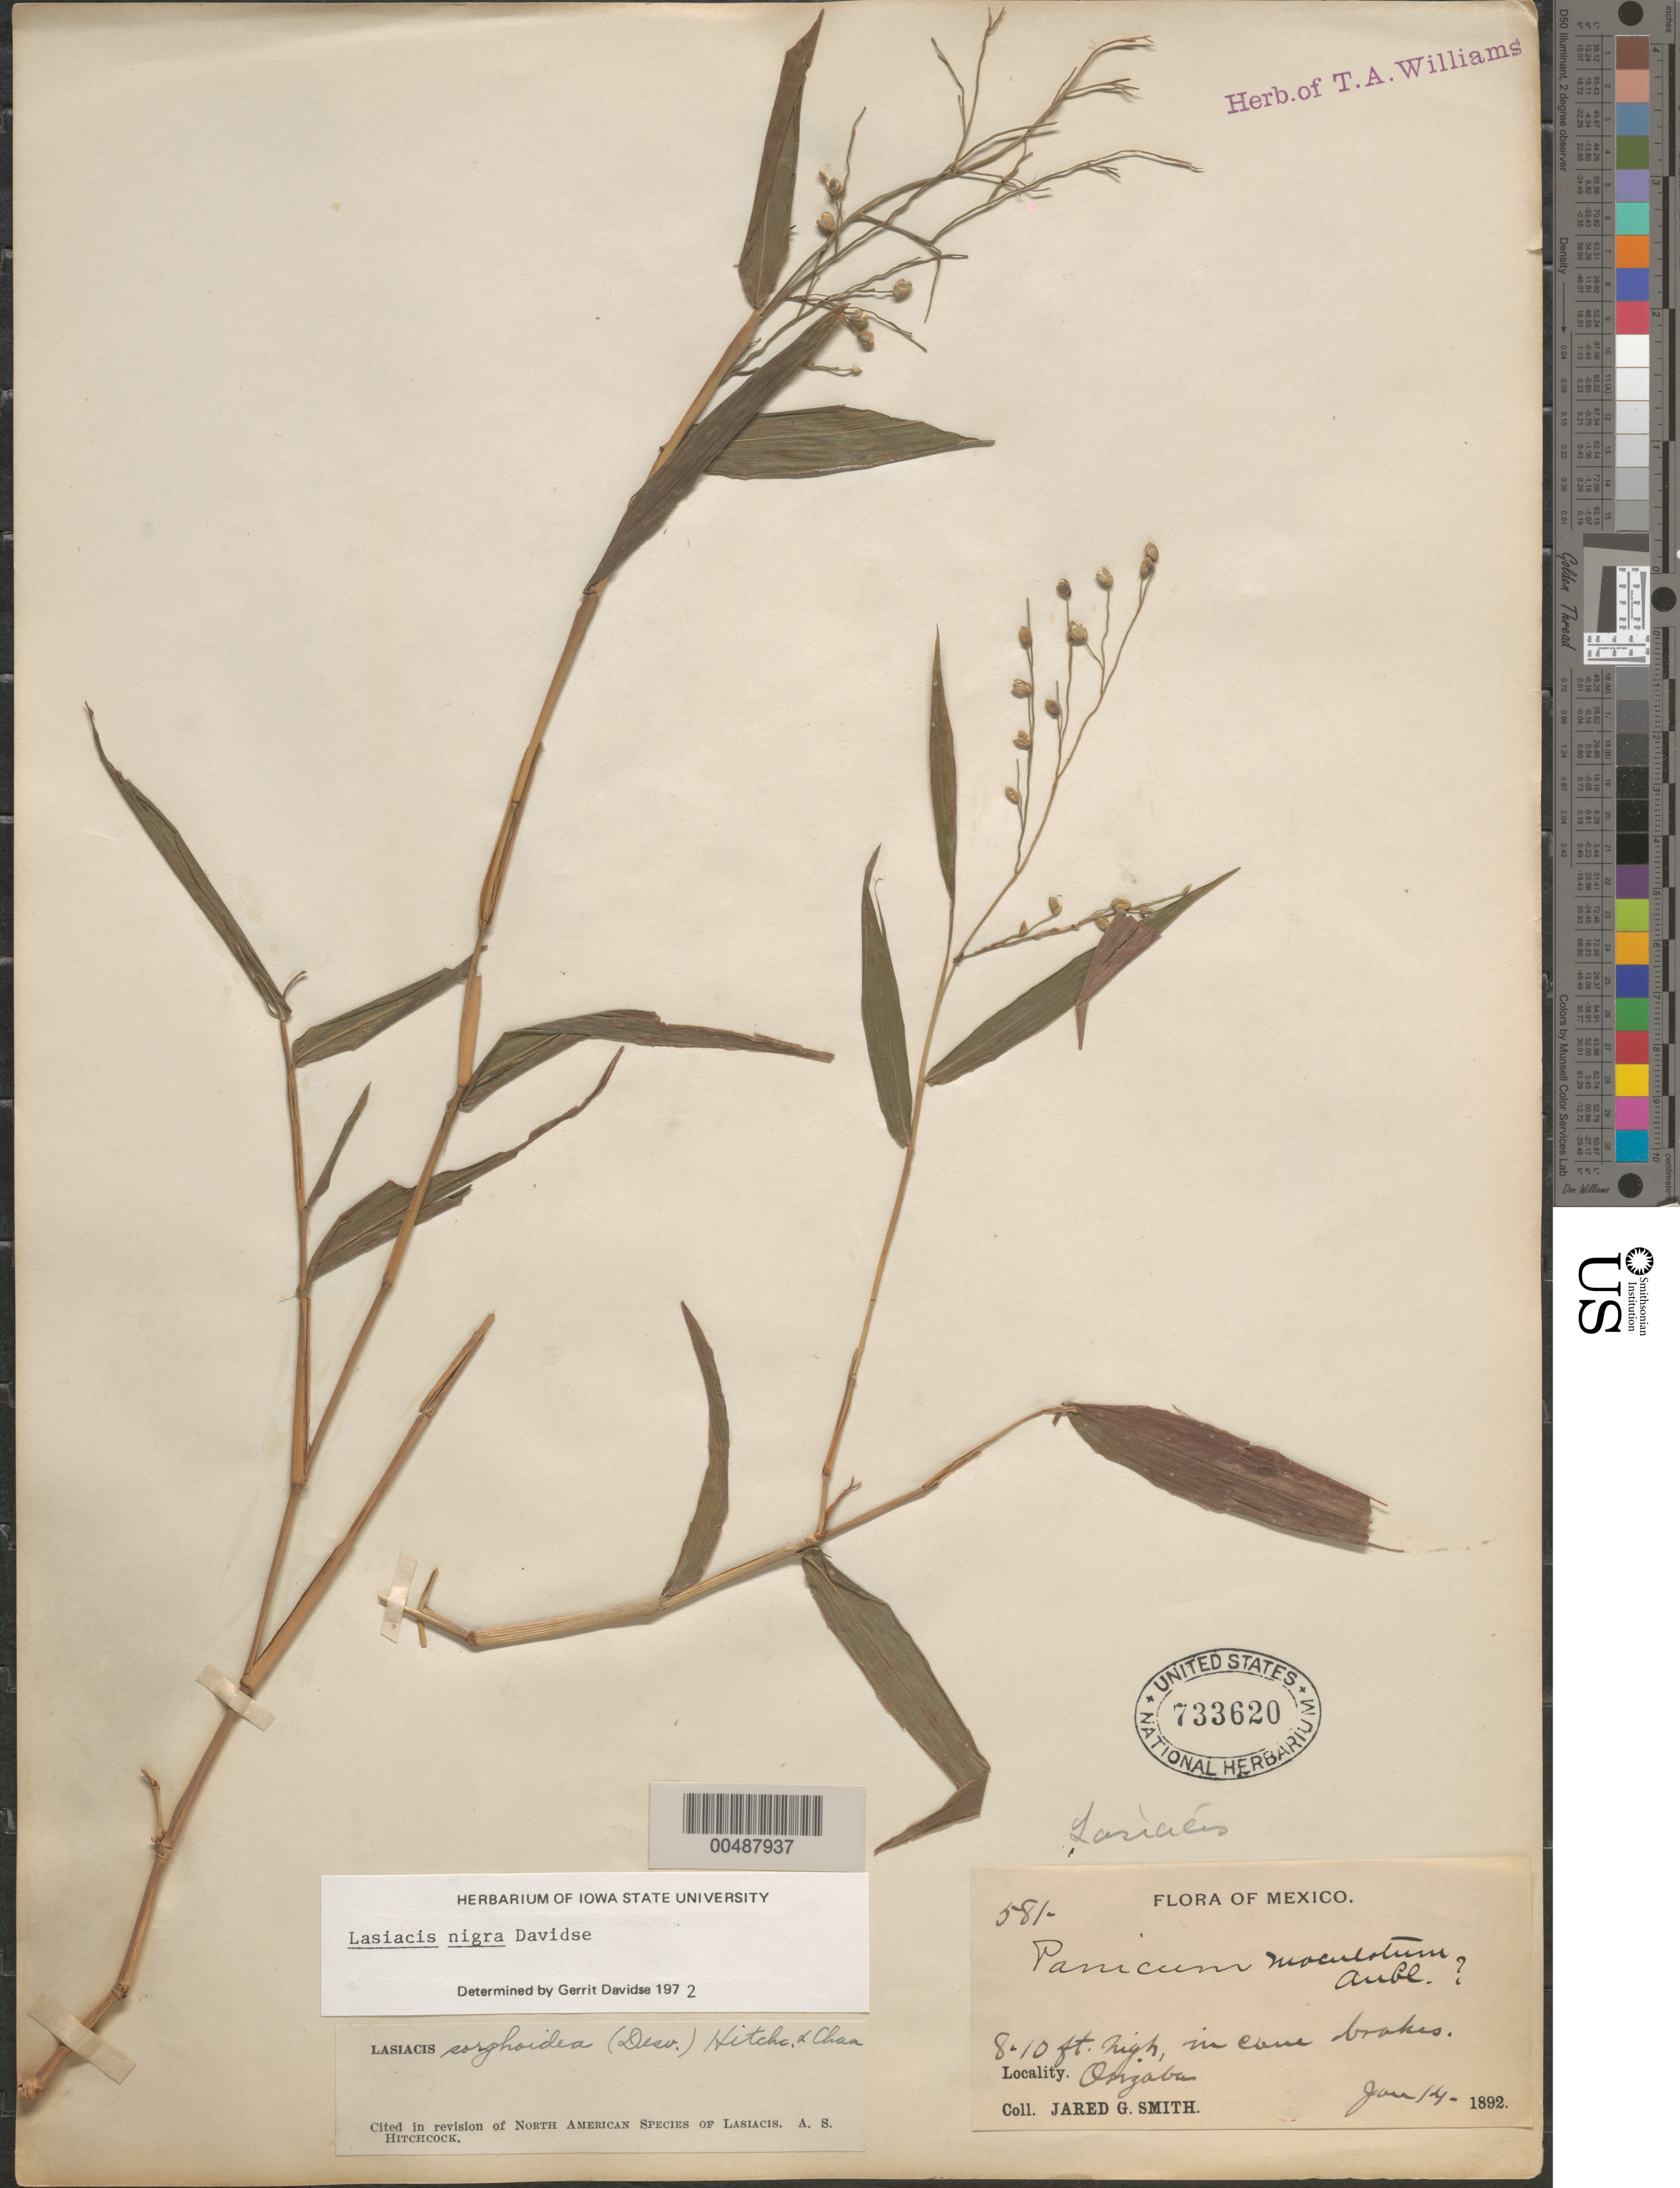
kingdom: Plantae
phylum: Tracheophyta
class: Liliopsida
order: Poales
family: Poaceae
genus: Lasiacis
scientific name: Lasiacis maxonii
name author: Swallen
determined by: Davidse, Gerrit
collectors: J. G. Smith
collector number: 581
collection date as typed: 14 Jan 1892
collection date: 1892-01-14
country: Mexico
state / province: Veracruz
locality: Orizaba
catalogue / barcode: US 733620